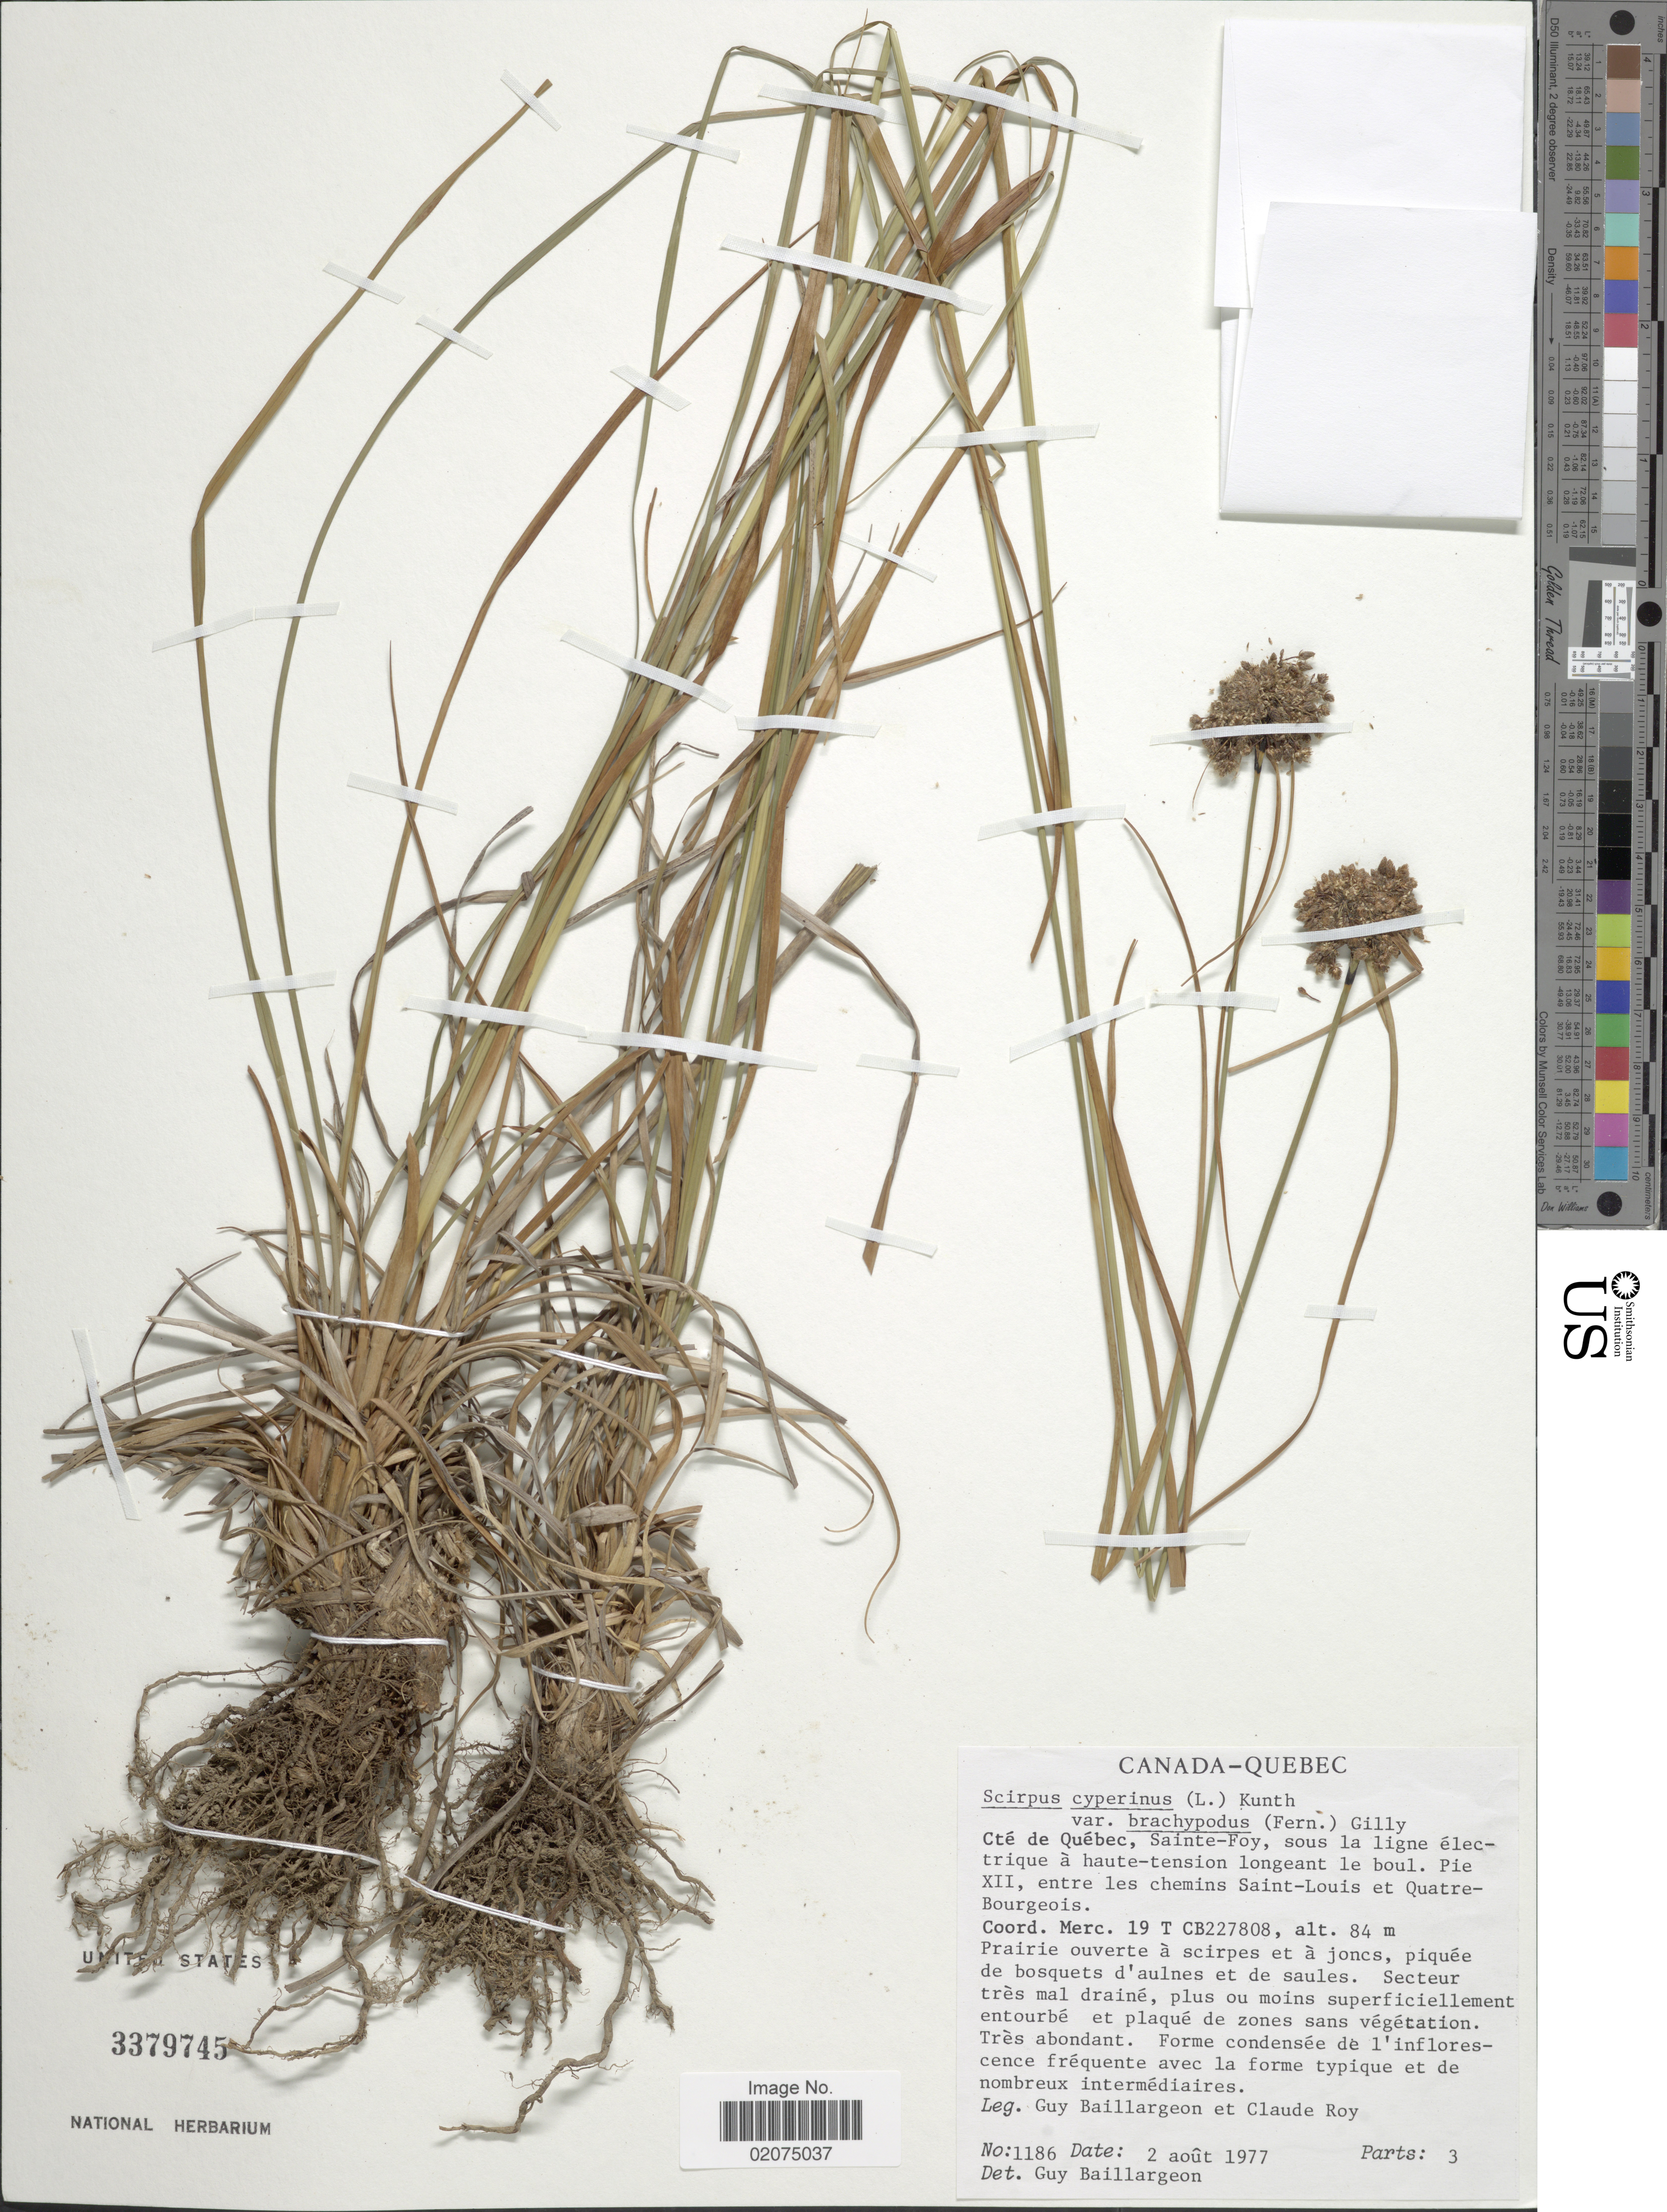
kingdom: Plantae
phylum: Tracheophyta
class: Liliopsida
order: Poales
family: Cyperaceae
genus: Scirpus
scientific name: Scirpus cyperinus (L.) Kunth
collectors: G. Baillargeon & C. Roy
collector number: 1186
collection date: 1977-08-02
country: Canada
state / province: Quebec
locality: Cte de Quebec, Sainte-Foy, Pie XII, entre les chemins Saint-Louis et Quatre-Bourgeois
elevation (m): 84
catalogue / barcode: US 3379745